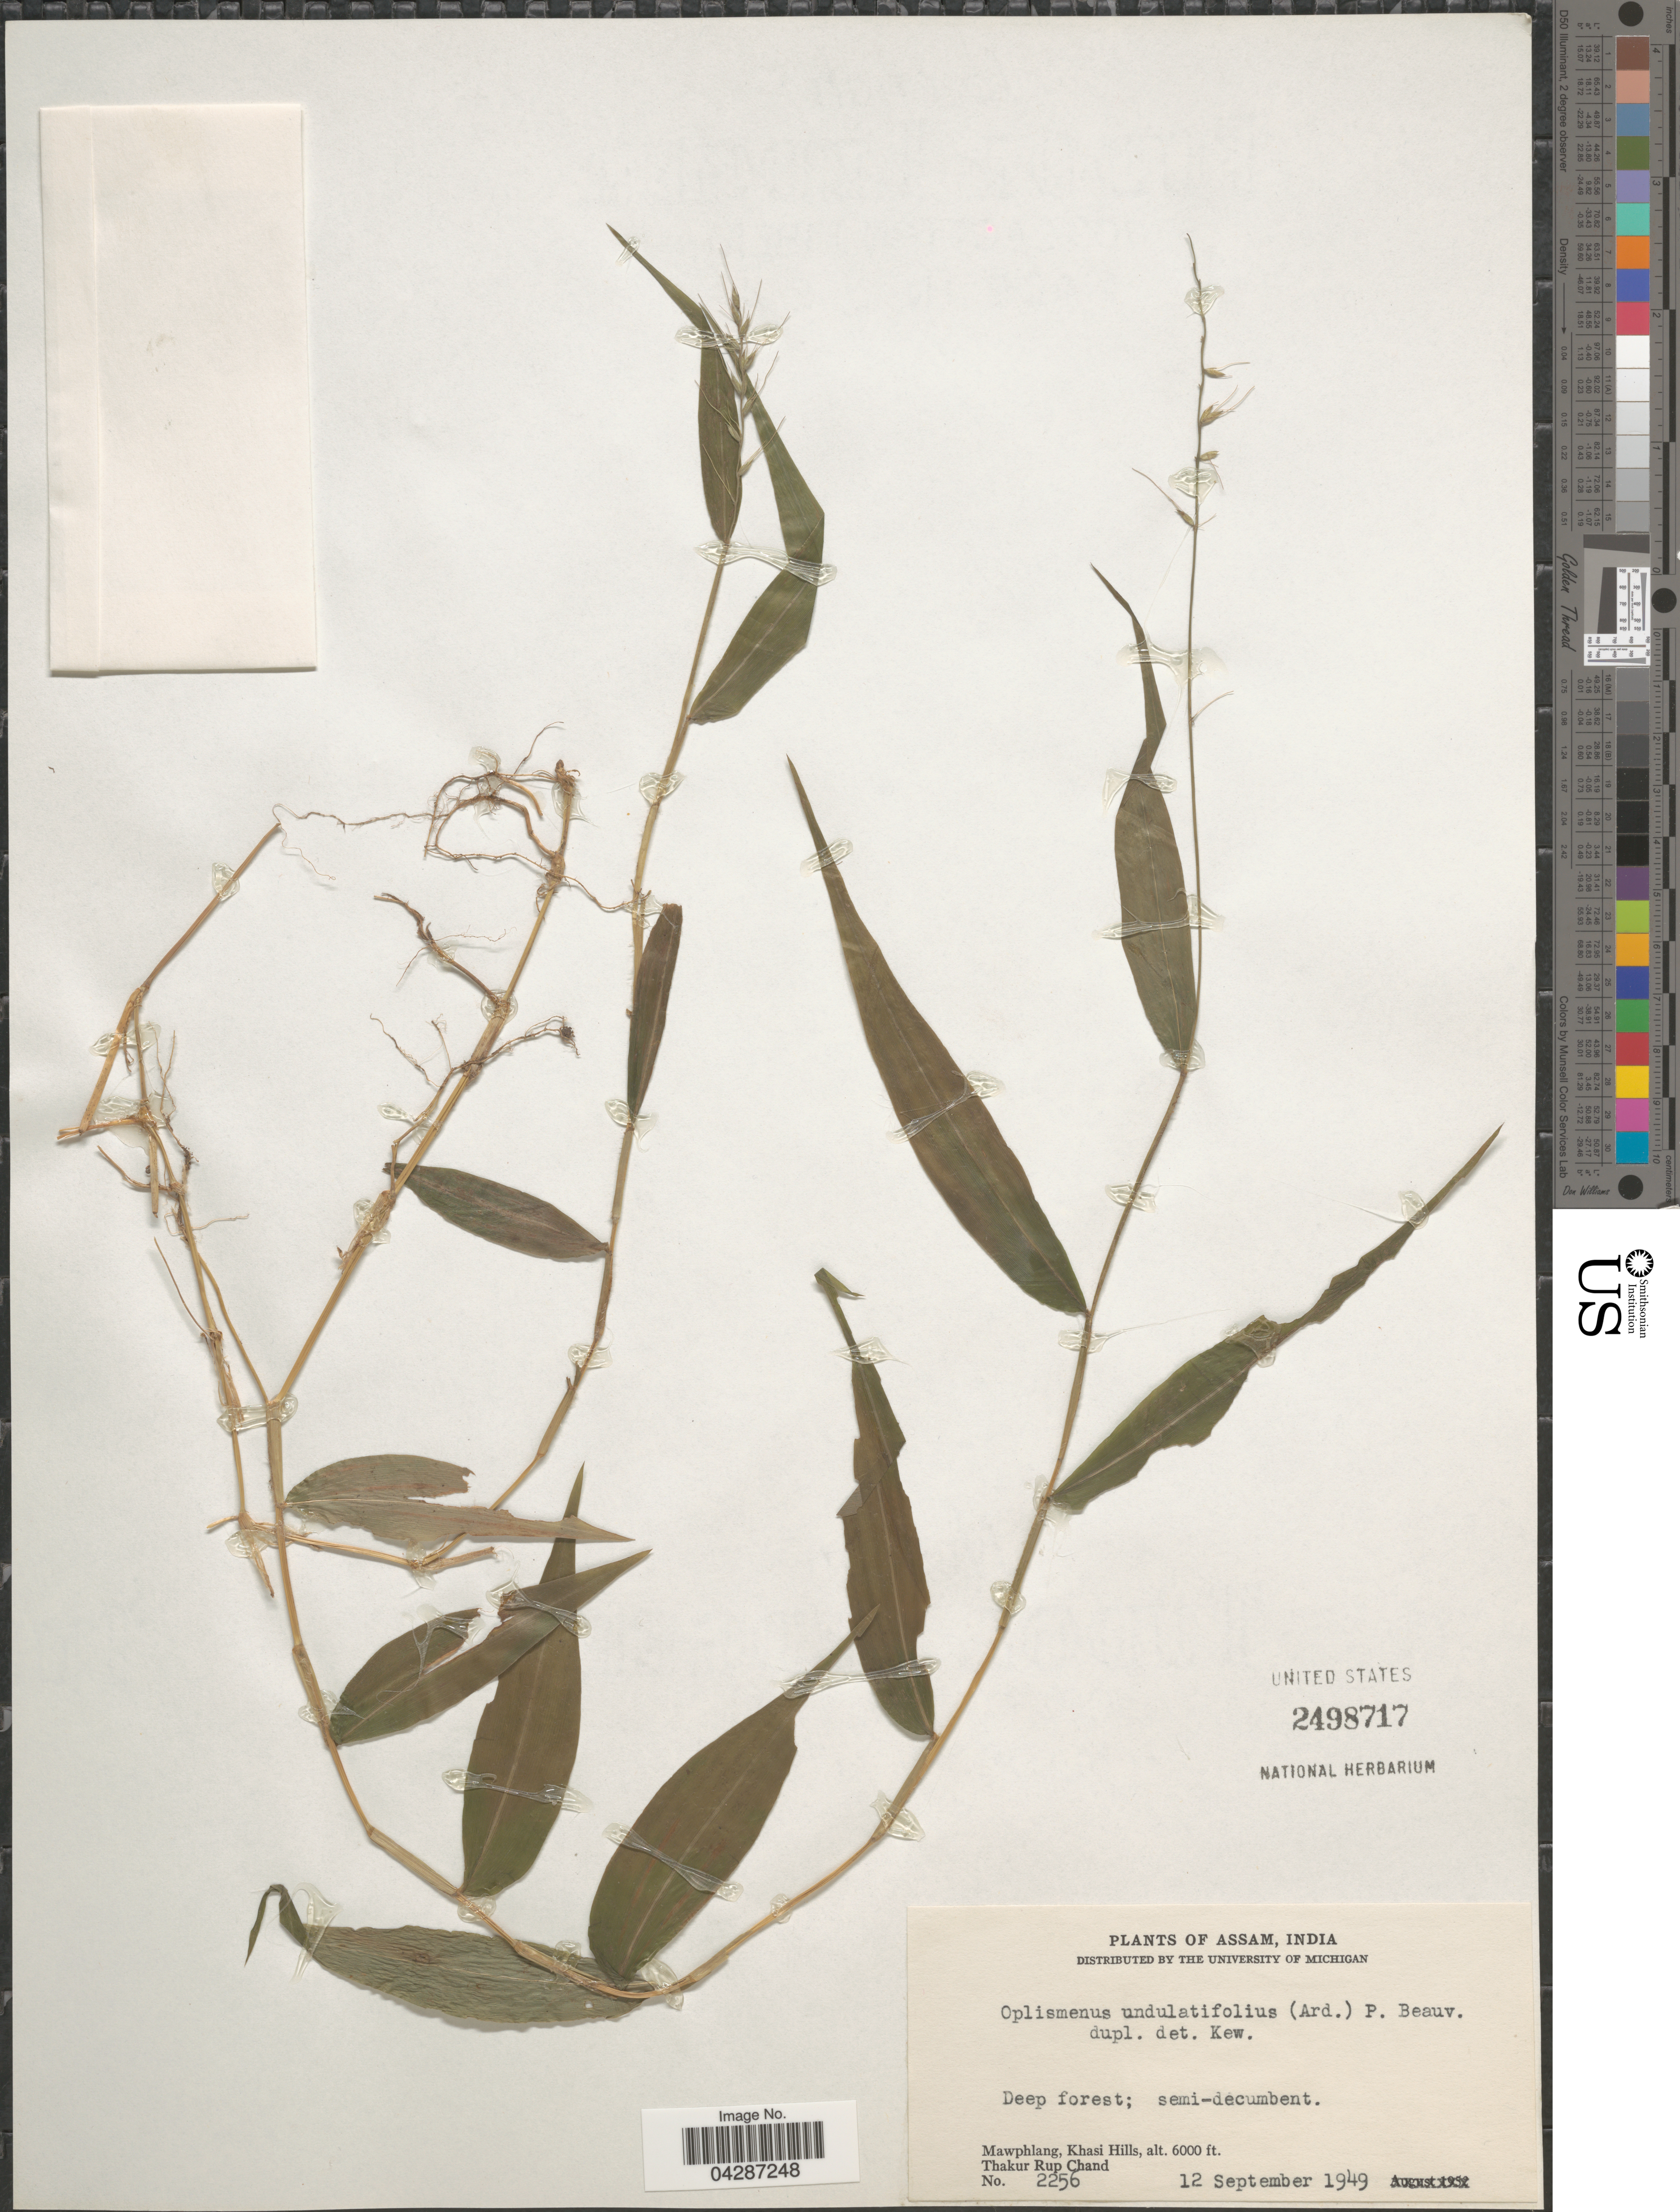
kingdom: Plantae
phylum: Tracheophyta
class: Liliopsida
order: Poales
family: Poaceae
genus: Oplismenus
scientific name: Oplismenus undulatifolius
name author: (Ard.) P. Beauv.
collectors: T. R. Chand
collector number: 2256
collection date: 1949-09-12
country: India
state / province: Meghalaya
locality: Mawphlang, Khasi Hills.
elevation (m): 1829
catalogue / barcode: US 2498717